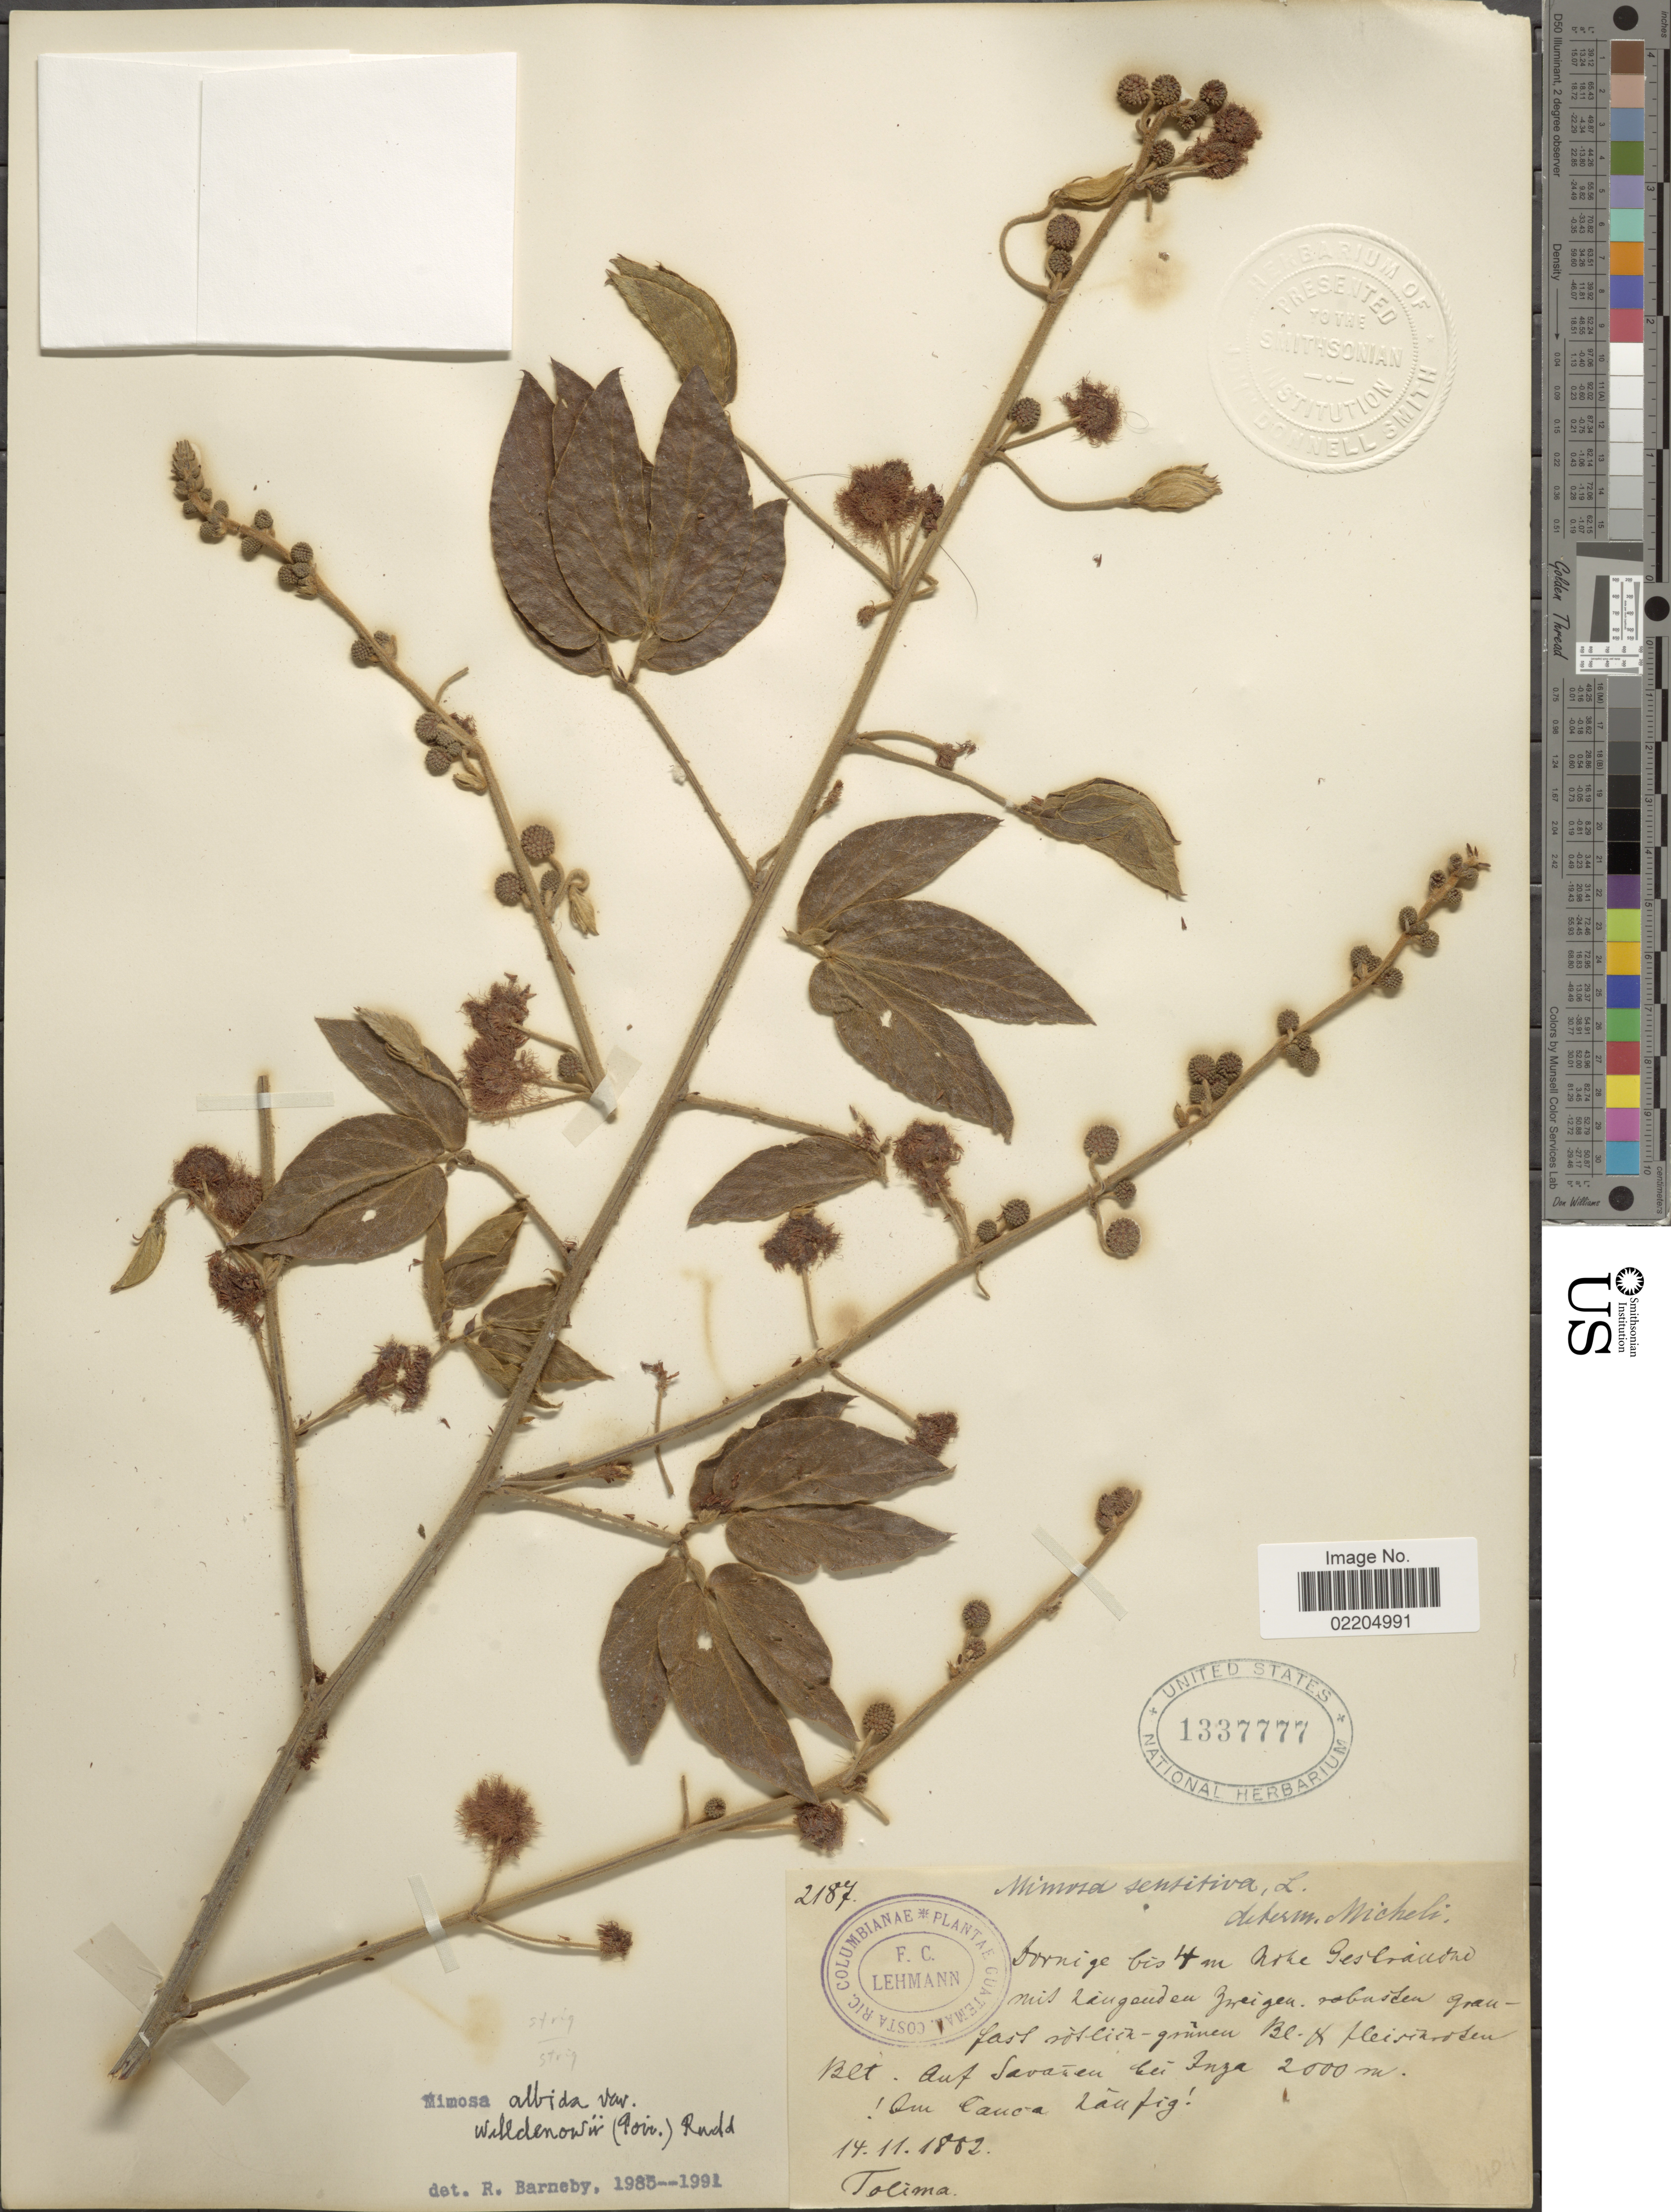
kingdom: Plantae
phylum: Tracheophyta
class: Magnoliopsida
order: Fabales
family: Fabaceae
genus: Mimosa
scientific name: Mimosa albida var. willdenowii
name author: (Poir.) Rudd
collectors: F. C. Lehmann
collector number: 2187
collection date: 1882-11-14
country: Colombia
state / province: Cauca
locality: Auf Savanen bei Inza, im Cauca haufig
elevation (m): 2000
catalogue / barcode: US 1337777